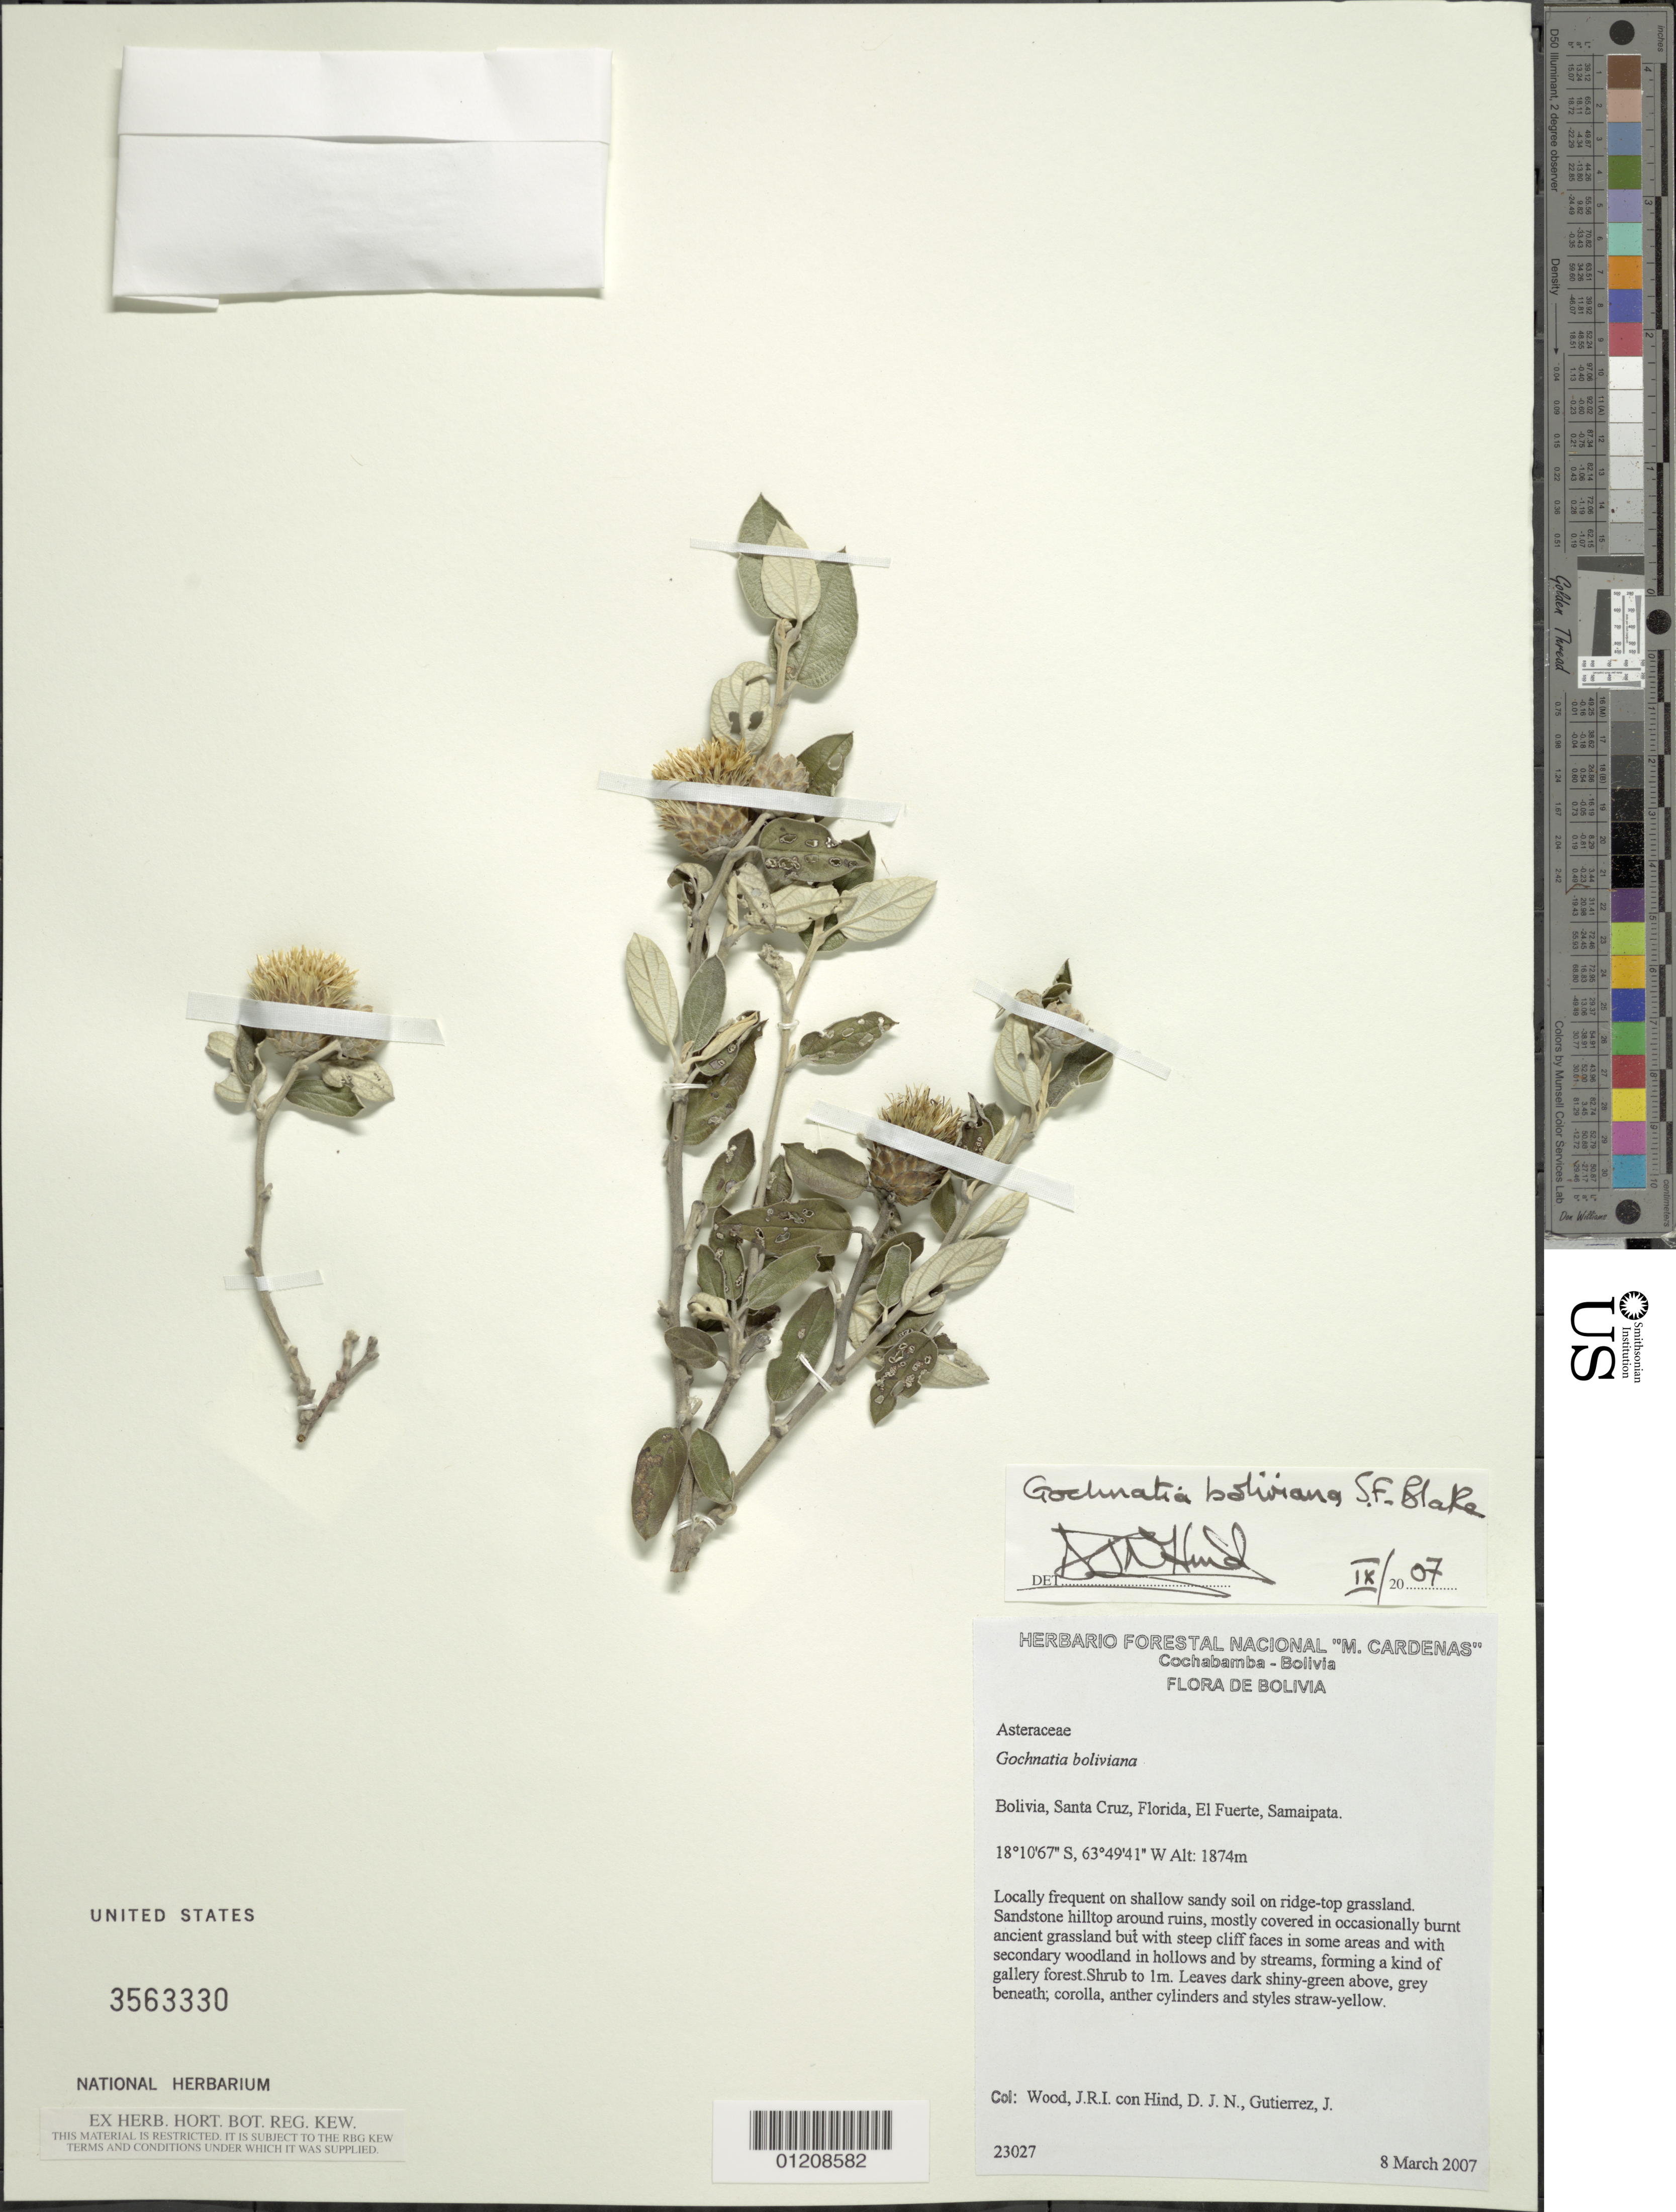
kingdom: Plantae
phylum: Tracheophyta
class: Magnoliopsida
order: Asterales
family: Asteraceae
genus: Gochnatia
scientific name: Gochnatia boliviana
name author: S.F. Blake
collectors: J. R. I. Wood, D. J. N. Hind & J. Gutierrez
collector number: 23027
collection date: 2007-03-08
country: Bolivia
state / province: Santa Cruz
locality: Prov. Florida, El Fuerte, Samaipata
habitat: Locally frequent on shallow sandy soild on ridge-top grassland. Sandstone hilltop around ruins, mostly covered in occasionally burnt ancient grassland but with steep cliff faces in some areas and with 2nd woodland in hollows and by streams, forming a kind of gallery forest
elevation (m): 1875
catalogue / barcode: US 3653330